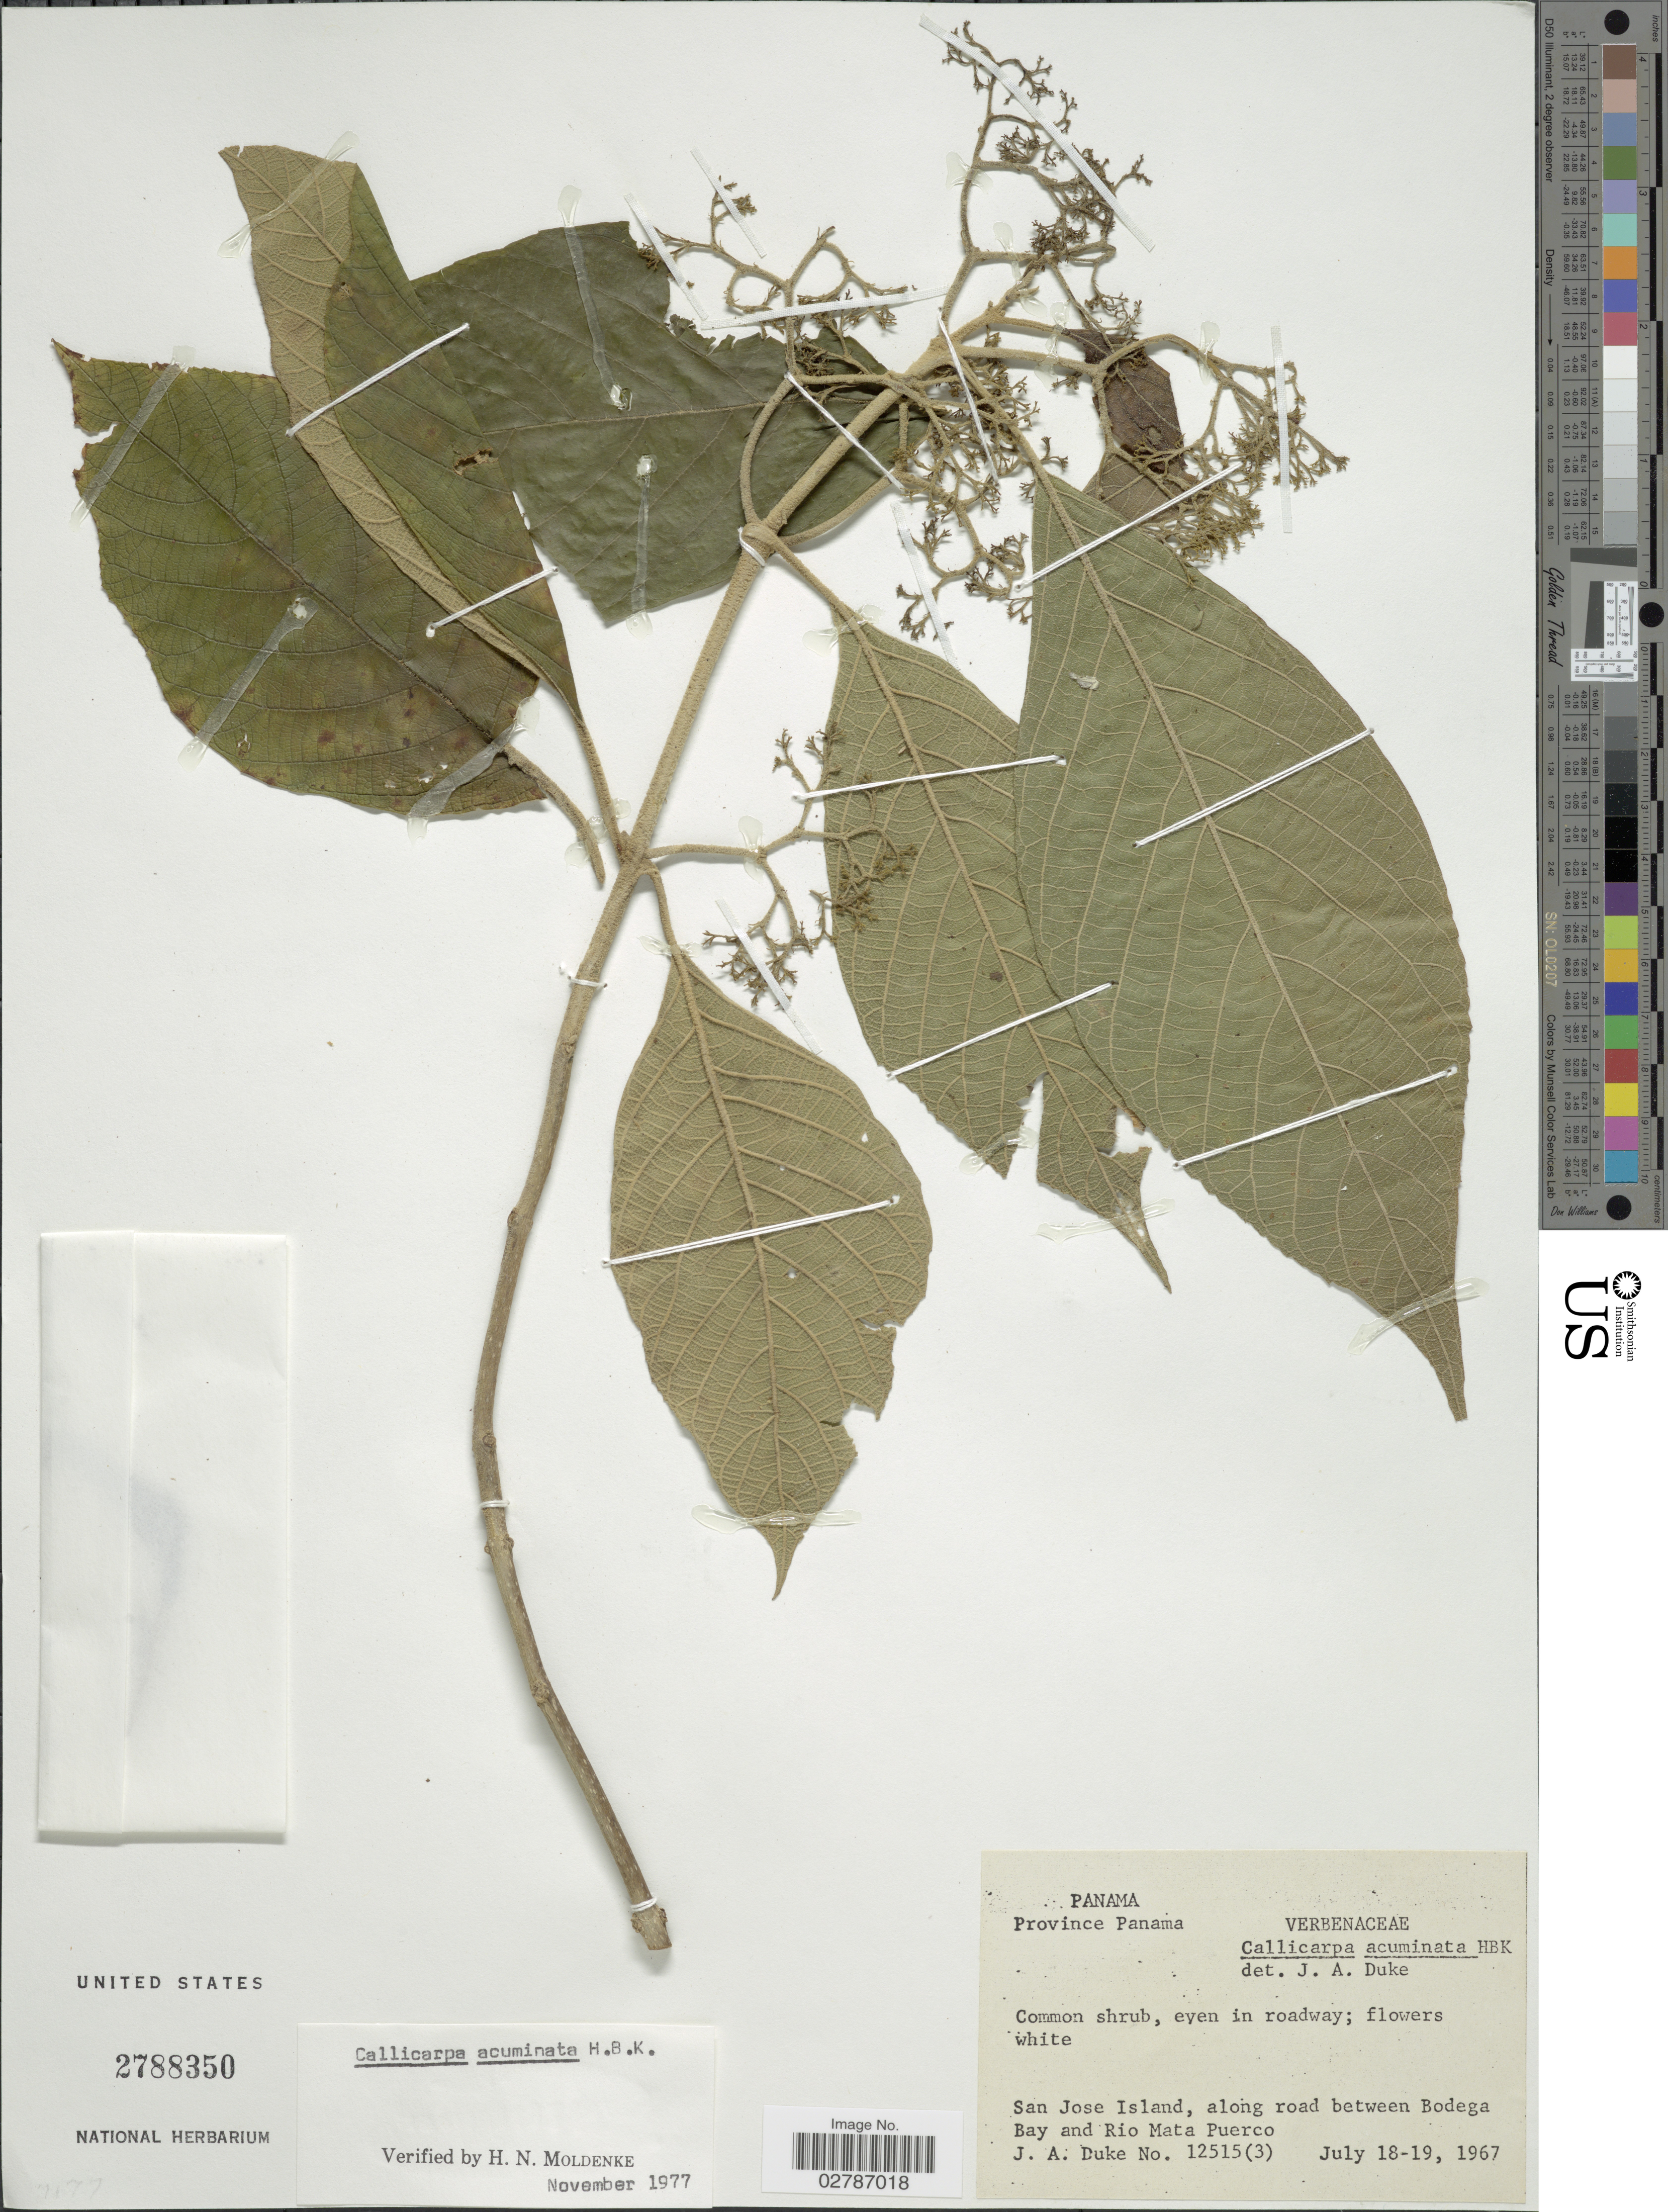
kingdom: Plantae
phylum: Tracheophyta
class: Magnoliopsida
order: Lamiales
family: Lamiaceae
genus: Callicarpa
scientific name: Callicarpa acuminata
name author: Kunth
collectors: J. A. Duke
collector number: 12515(3)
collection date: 1967-07-18/1967-07-19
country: Panama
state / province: Panamá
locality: San Jose Island, along road between Bodega Bay and Rio Mata Puerco.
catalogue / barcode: US 2788350